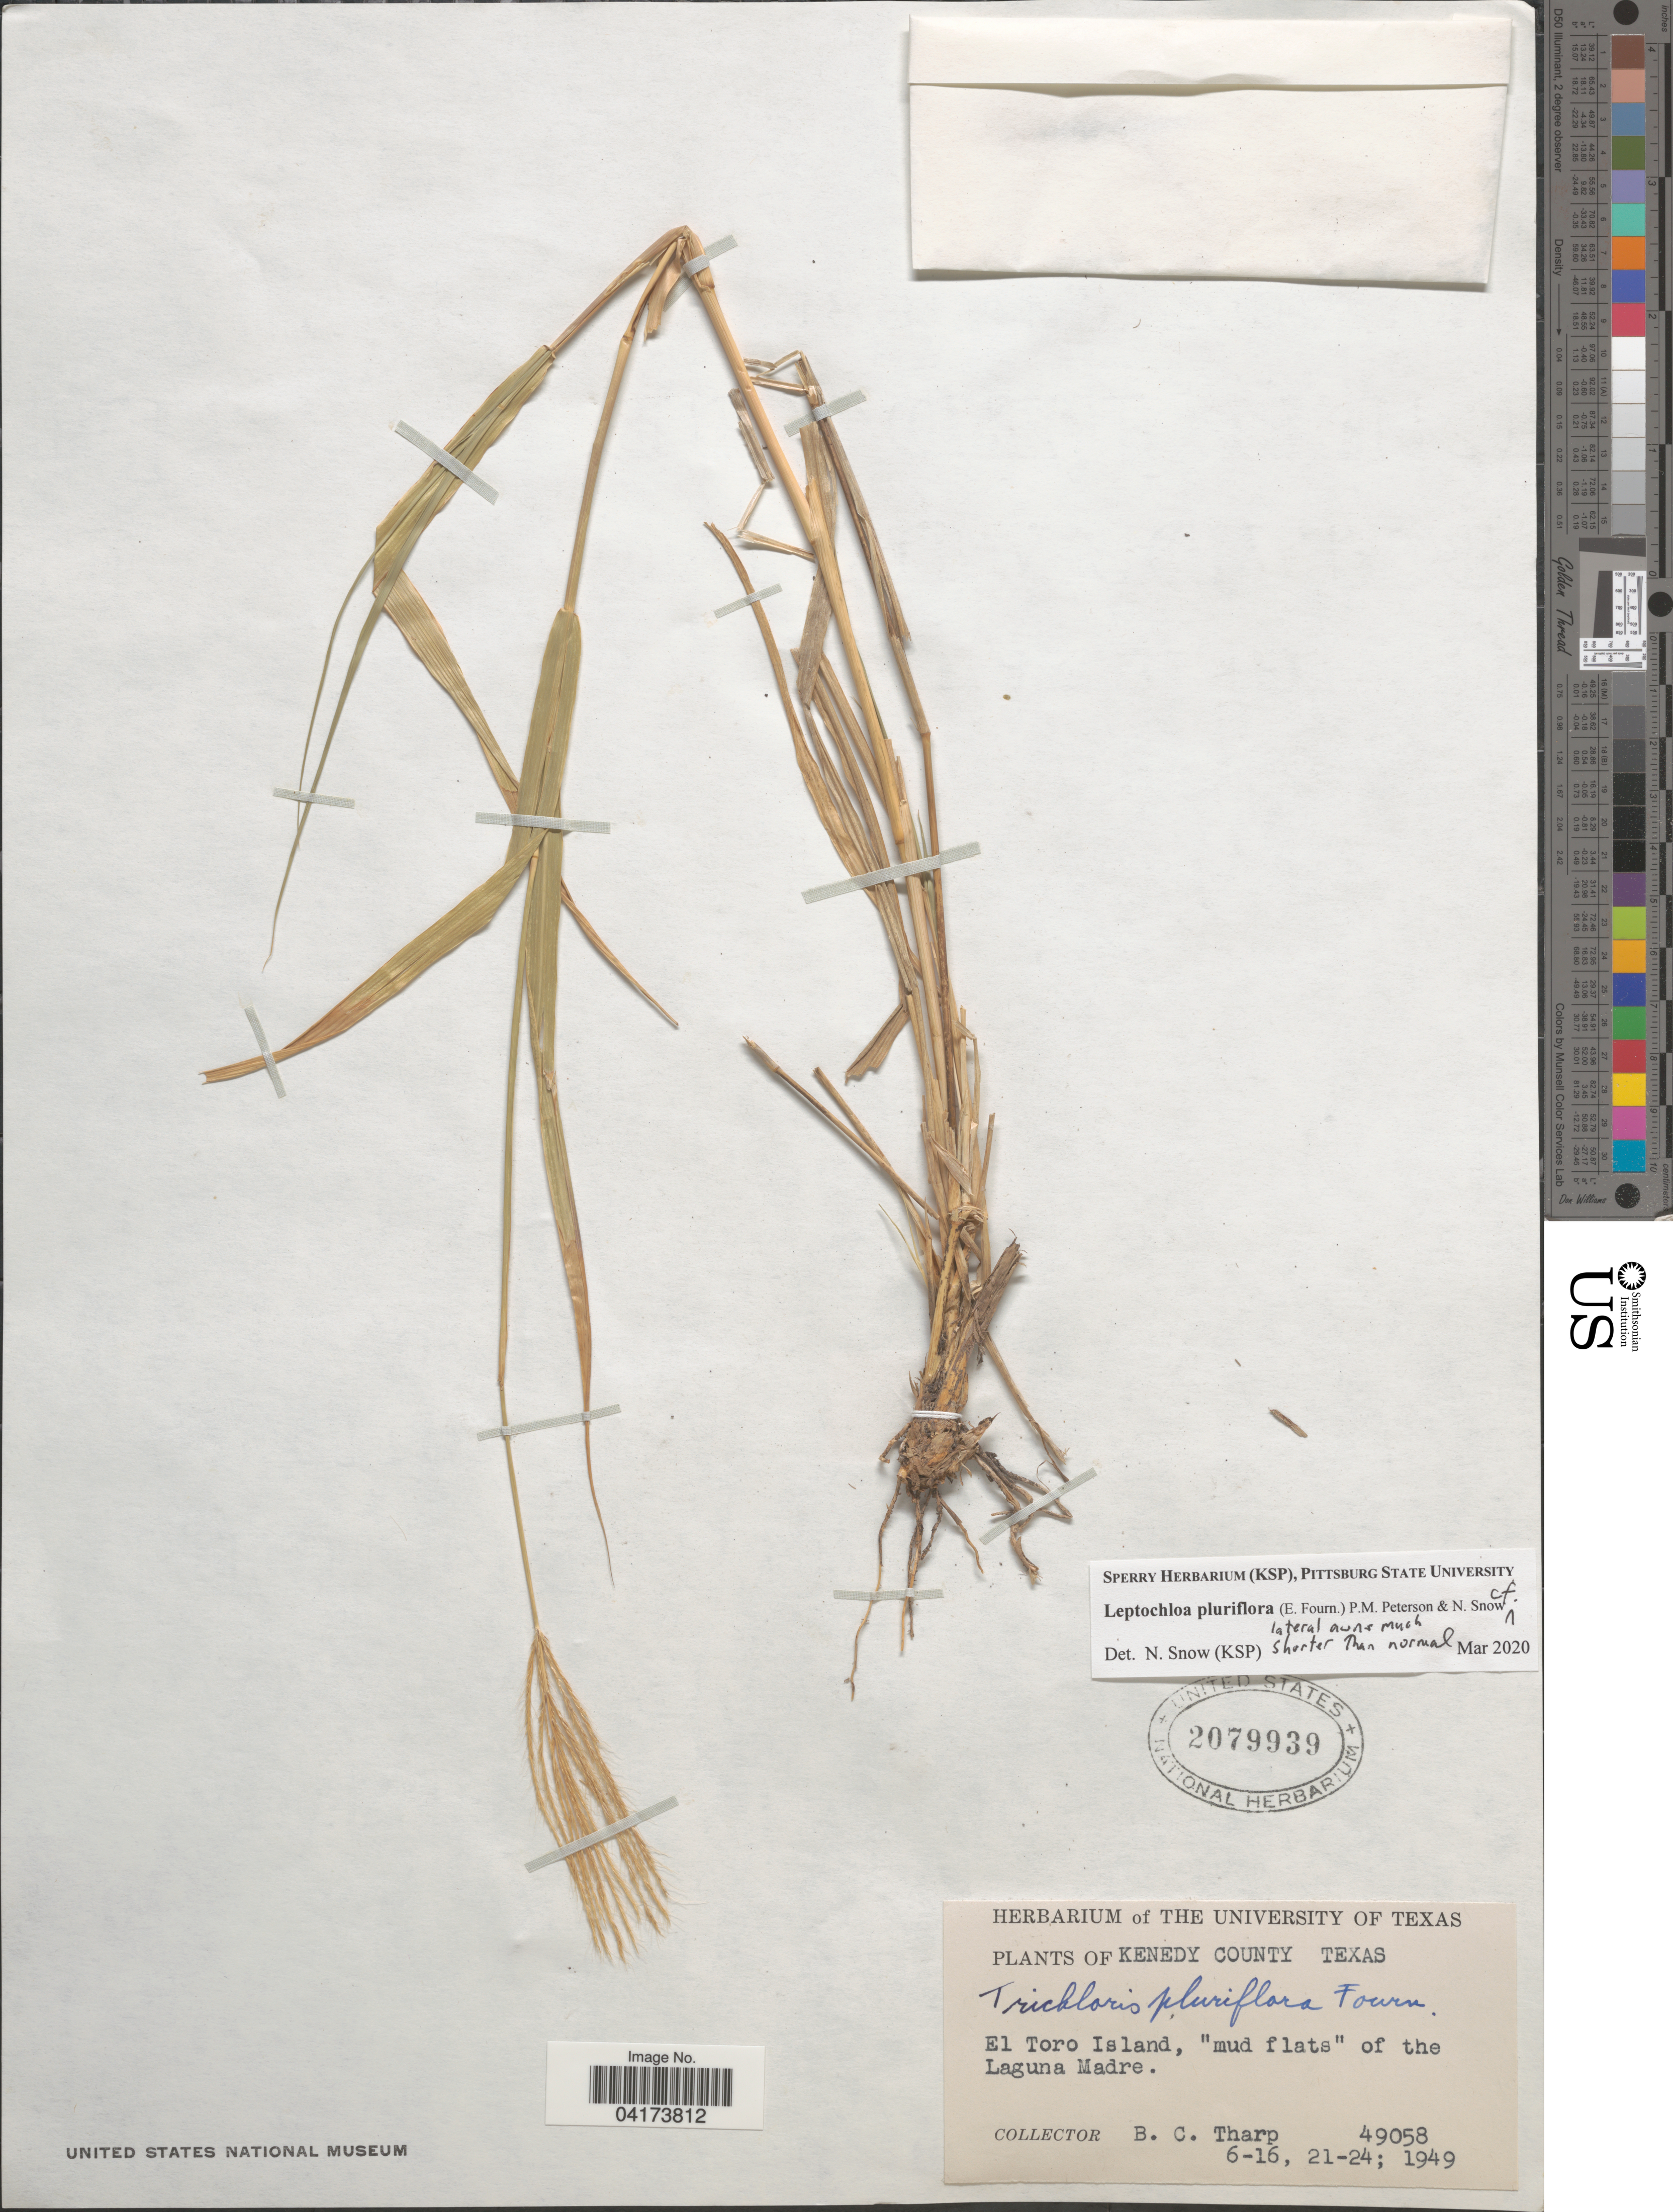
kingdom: Plantae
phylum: Tracheophyta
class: Liliopsida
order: Poales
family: Poaceae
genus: Leptochloa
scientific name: Leptochloa pluriflora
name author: (E. Fourn.) P.M. Peterson & N. Snow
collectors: B. C. Tharp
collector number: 49058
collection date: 1949-06-16/1949-06-24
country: United States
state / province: Texas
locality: Kenedy County. El Toro Island, "mud flats" of the Laguna Madre.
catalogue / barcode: US 2079939